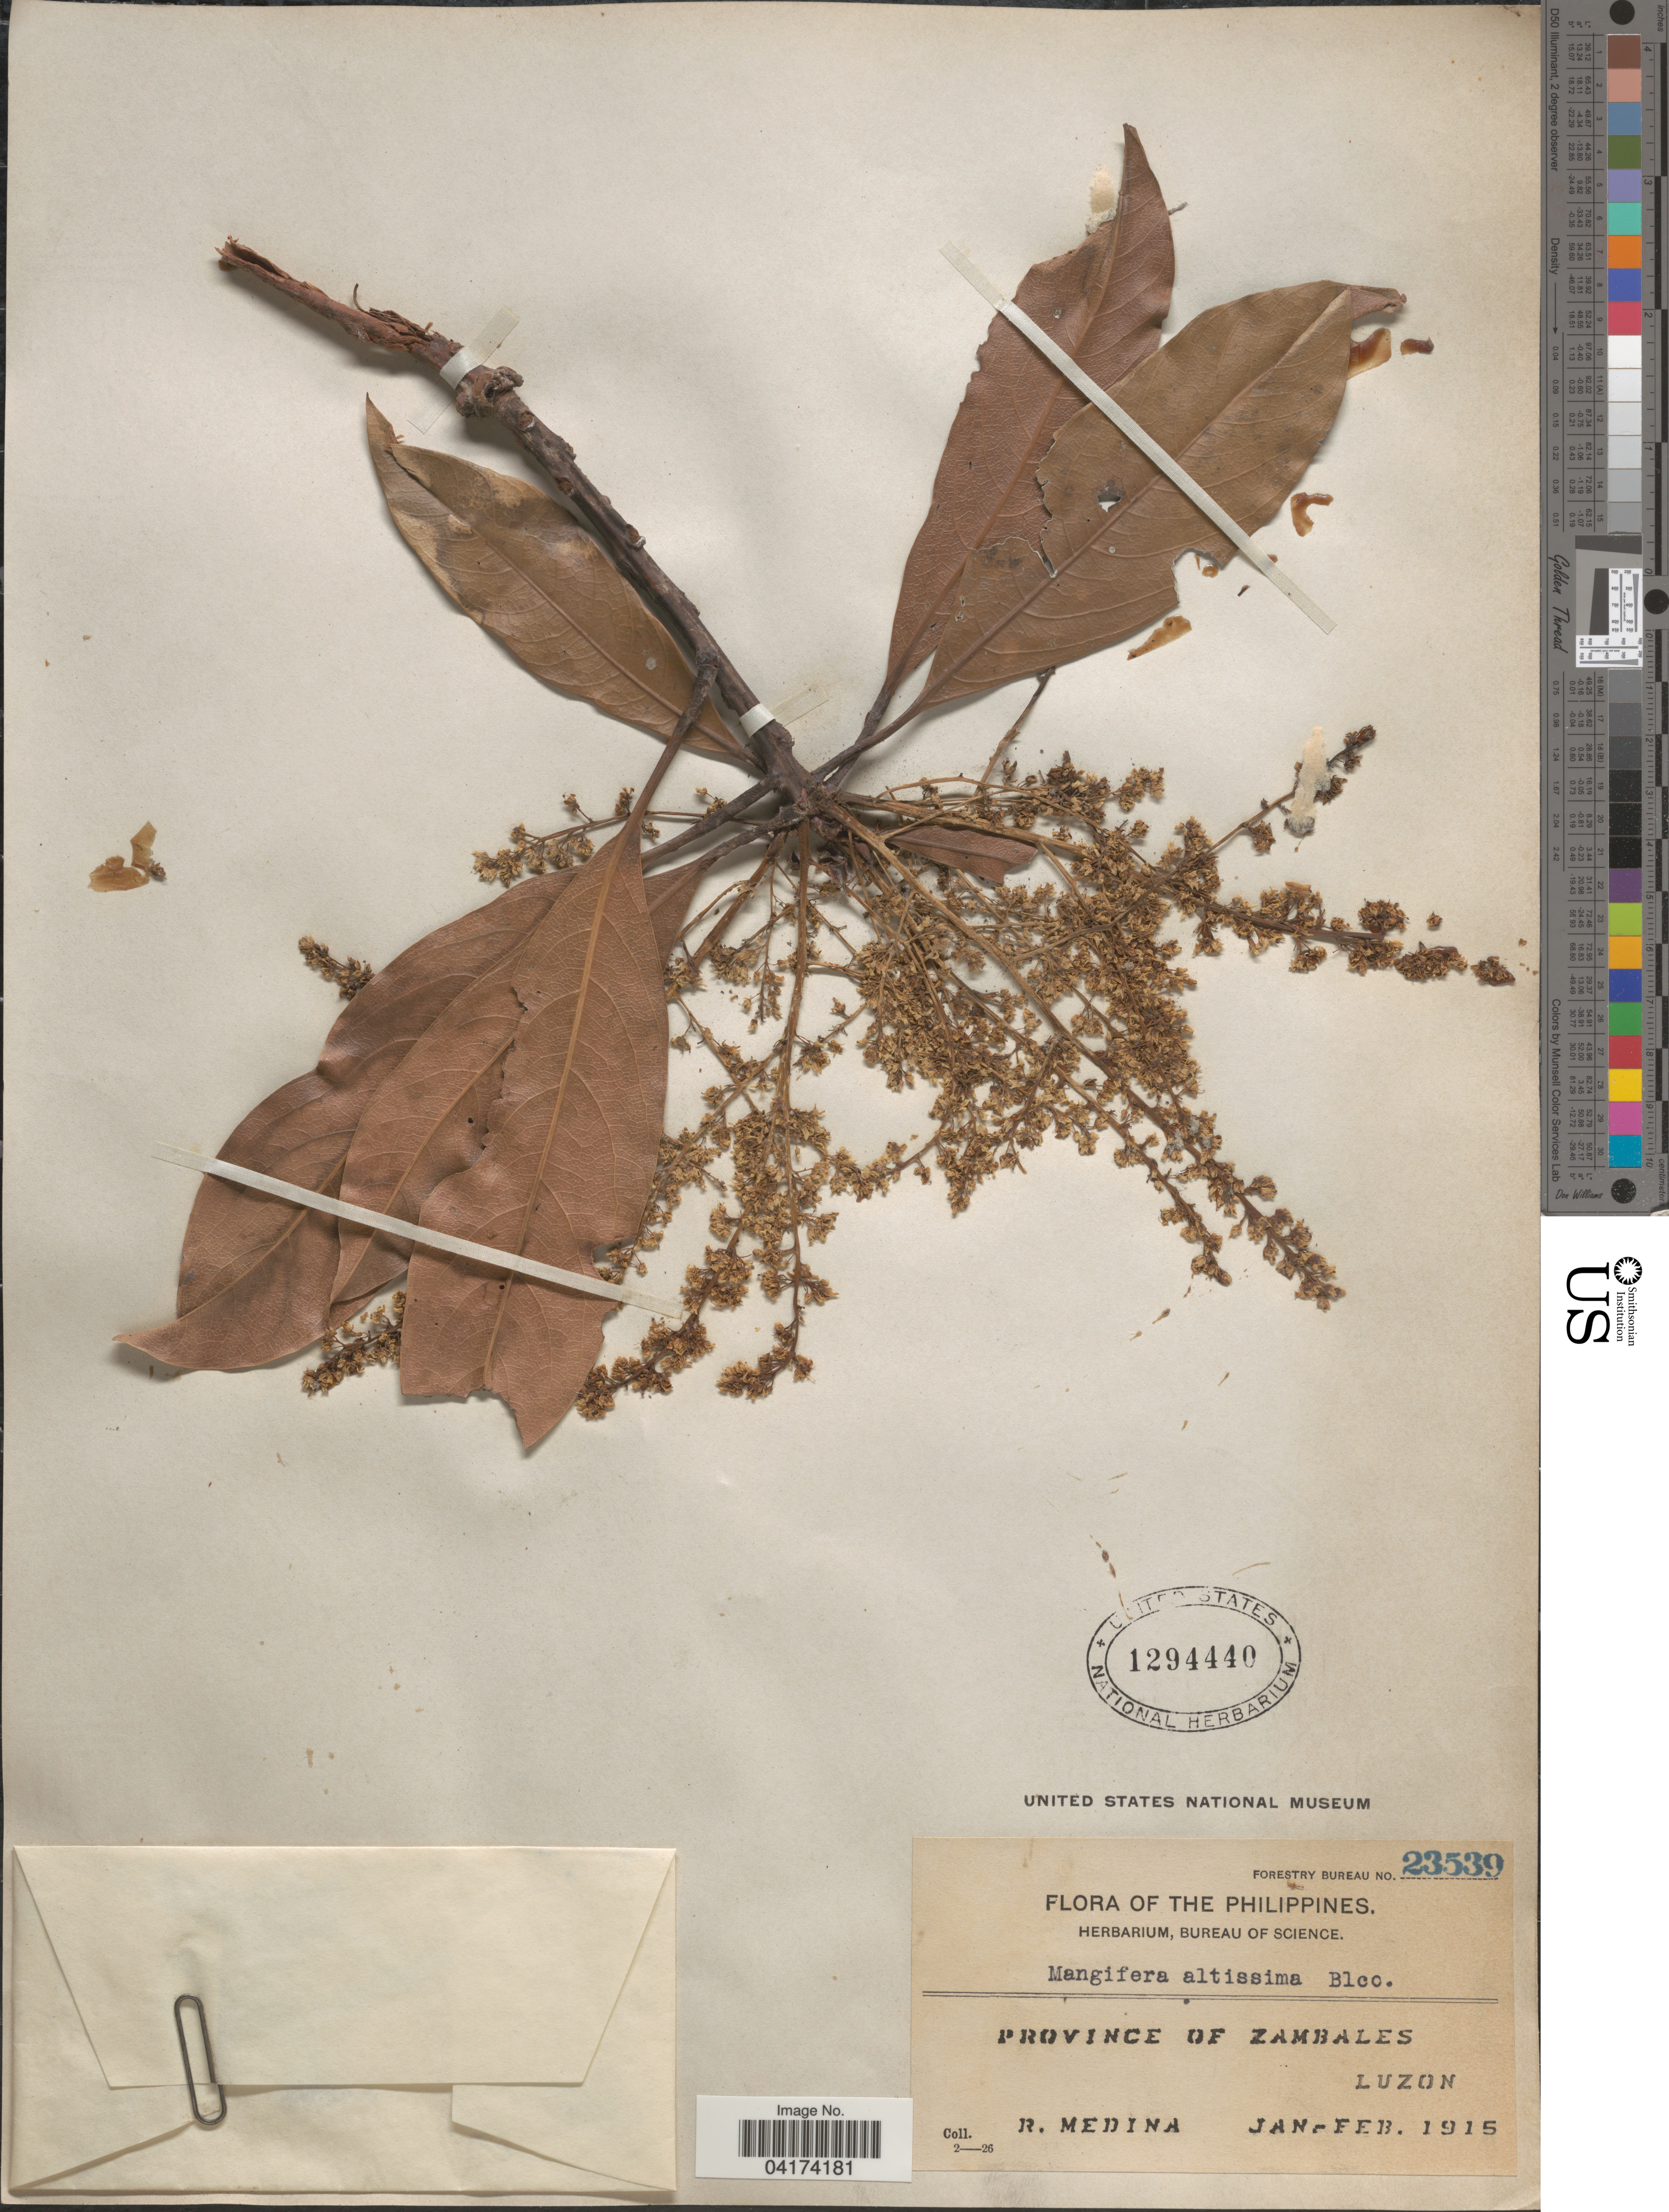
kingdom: Plantae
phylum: Tracheophyta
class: Magnoliopsida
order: Sapindales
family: Anacardiaceae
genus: Mangifera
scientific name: Mangifera altissima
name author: Blanco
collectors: B. Medina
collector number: Forestry Bureau 23539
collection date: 1915-01/1915-02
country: Philippines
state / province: Central Luzon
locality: Province of Zambales. Luzon.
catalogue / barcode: US 1294440